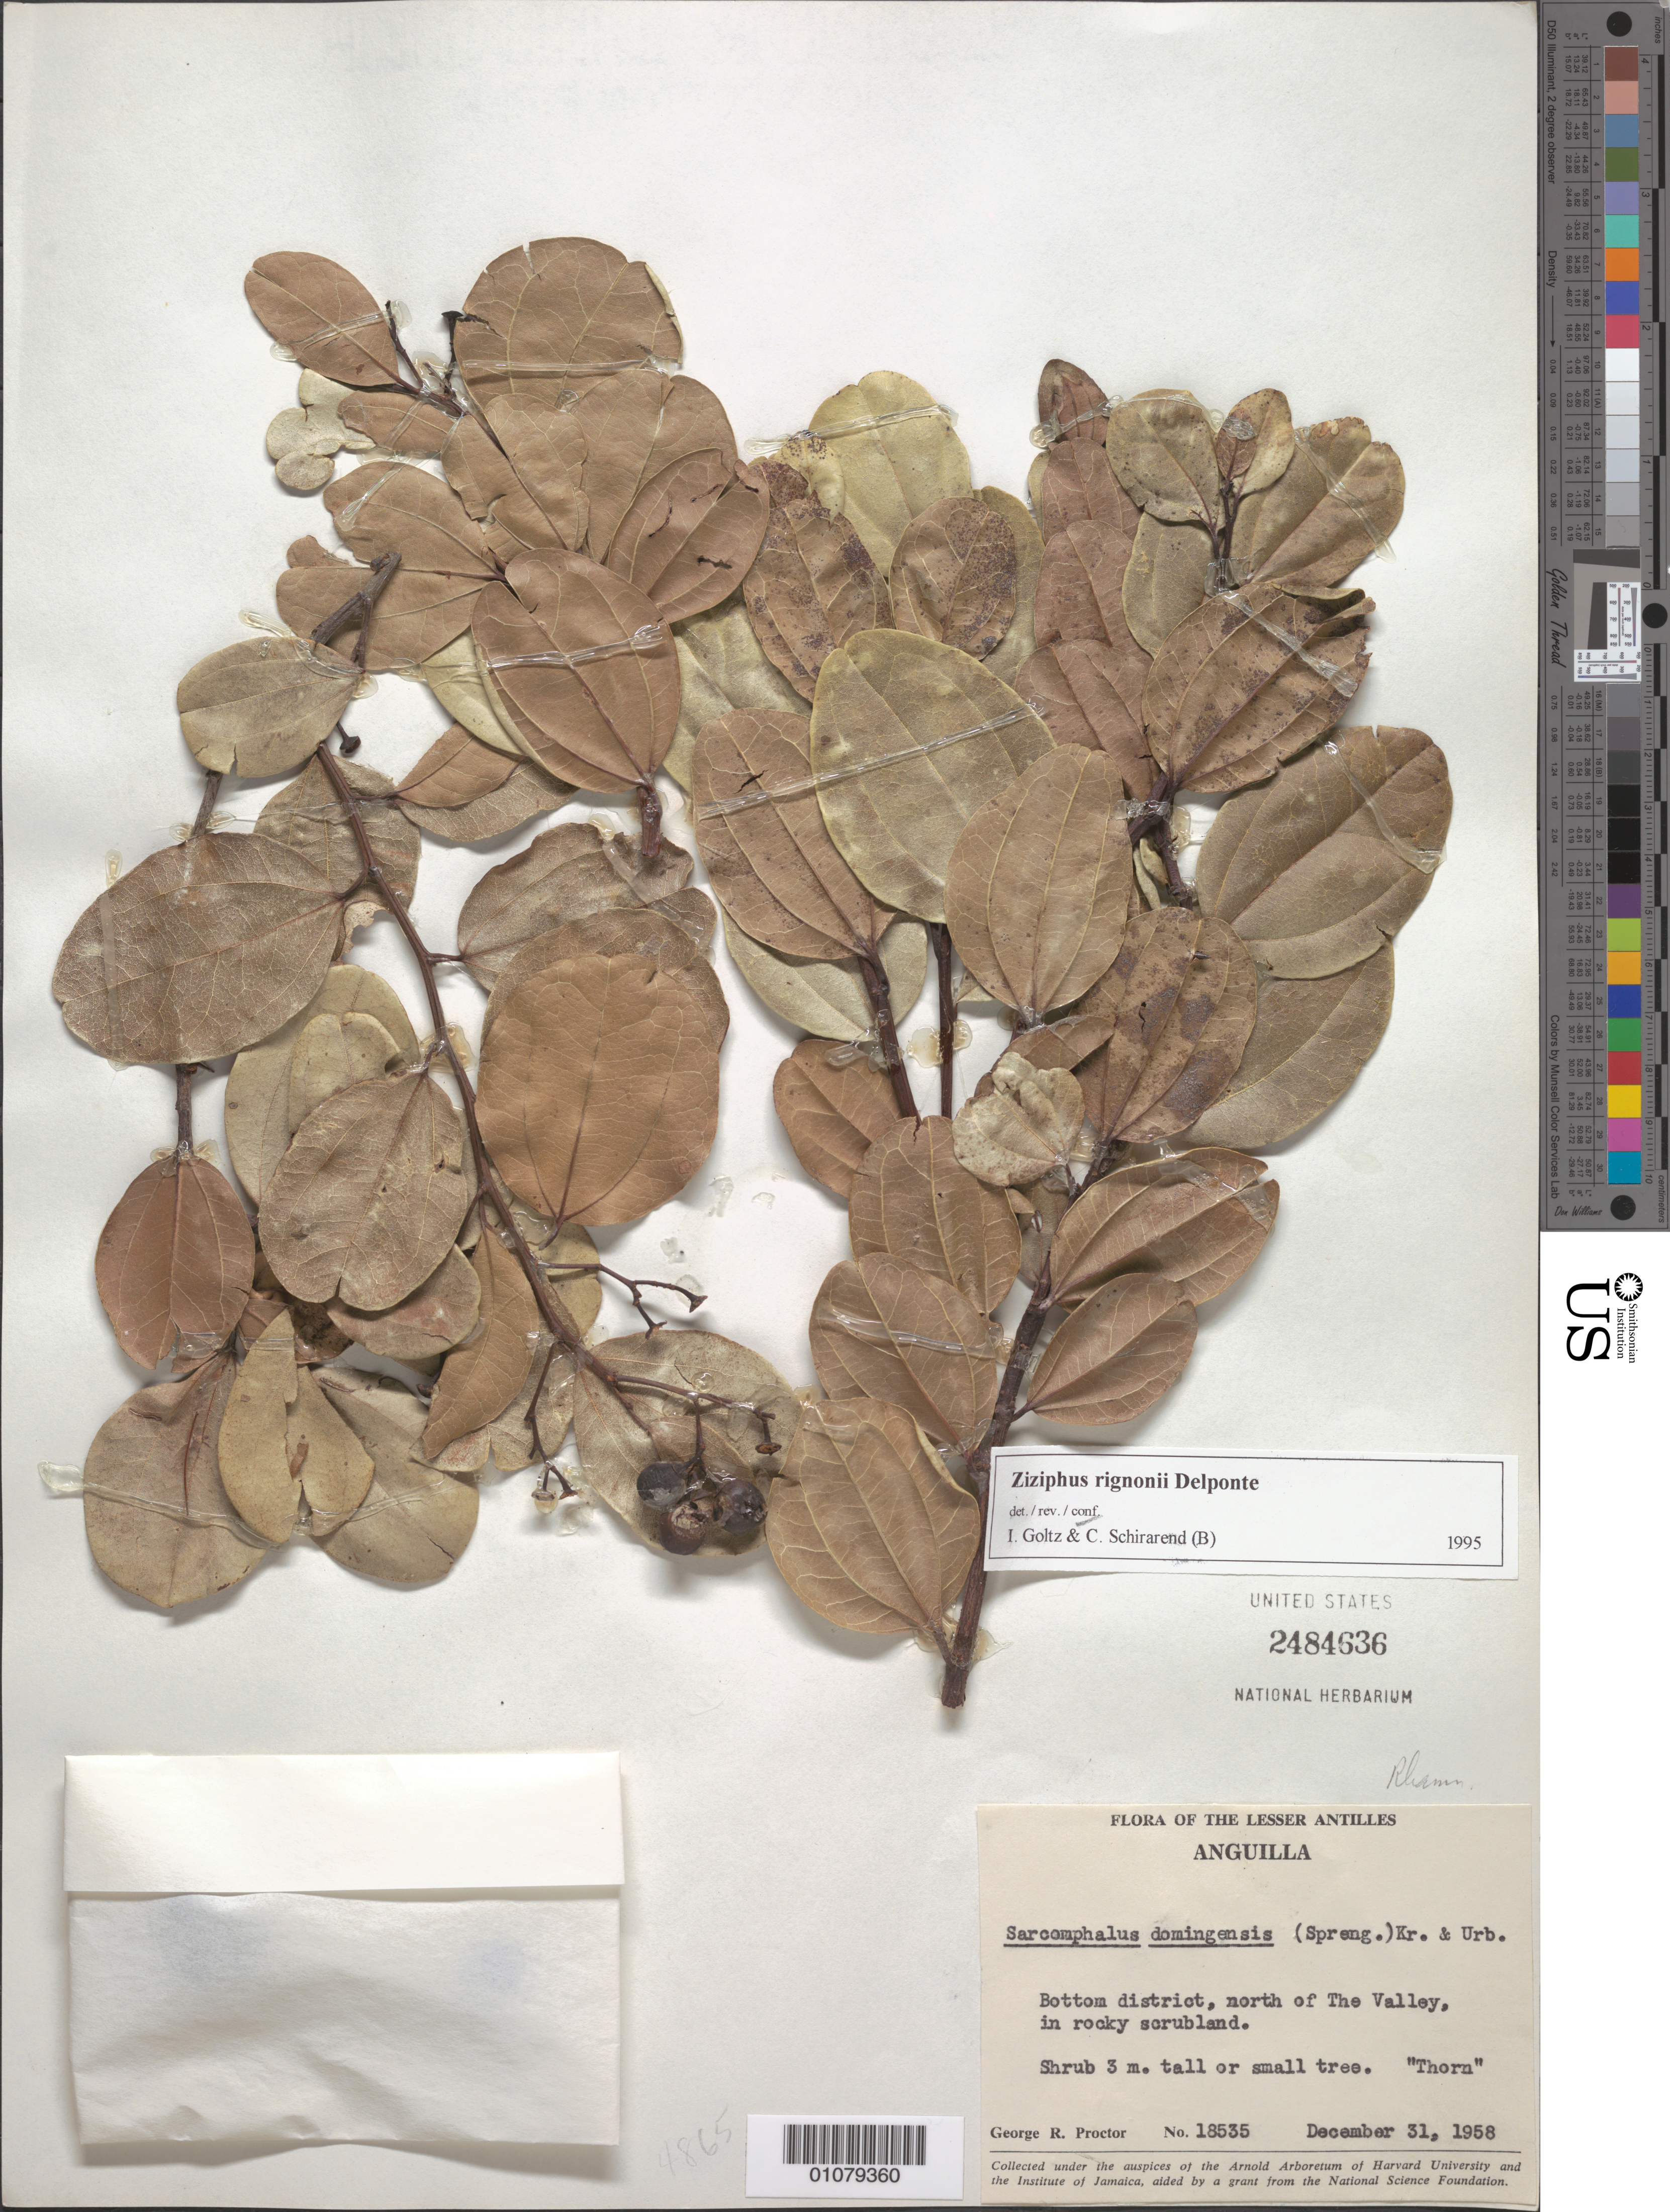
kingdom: Plantae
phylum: Tracheophyta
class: Magnoliopsida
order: Rosales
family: Rhamnaceae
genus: Sarcomphalus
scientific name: Sarcomphalus domingensis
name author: (Spreng.) Krug & Urb.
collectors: G. R. Proctor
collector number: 18535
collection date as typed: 31 Dec 1958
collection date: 1958-12-31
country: Anguilla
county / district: Bottom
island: Anguilla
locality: Bottom district, N of The Valley, in rocky scrubland.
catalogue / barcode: US 2484636